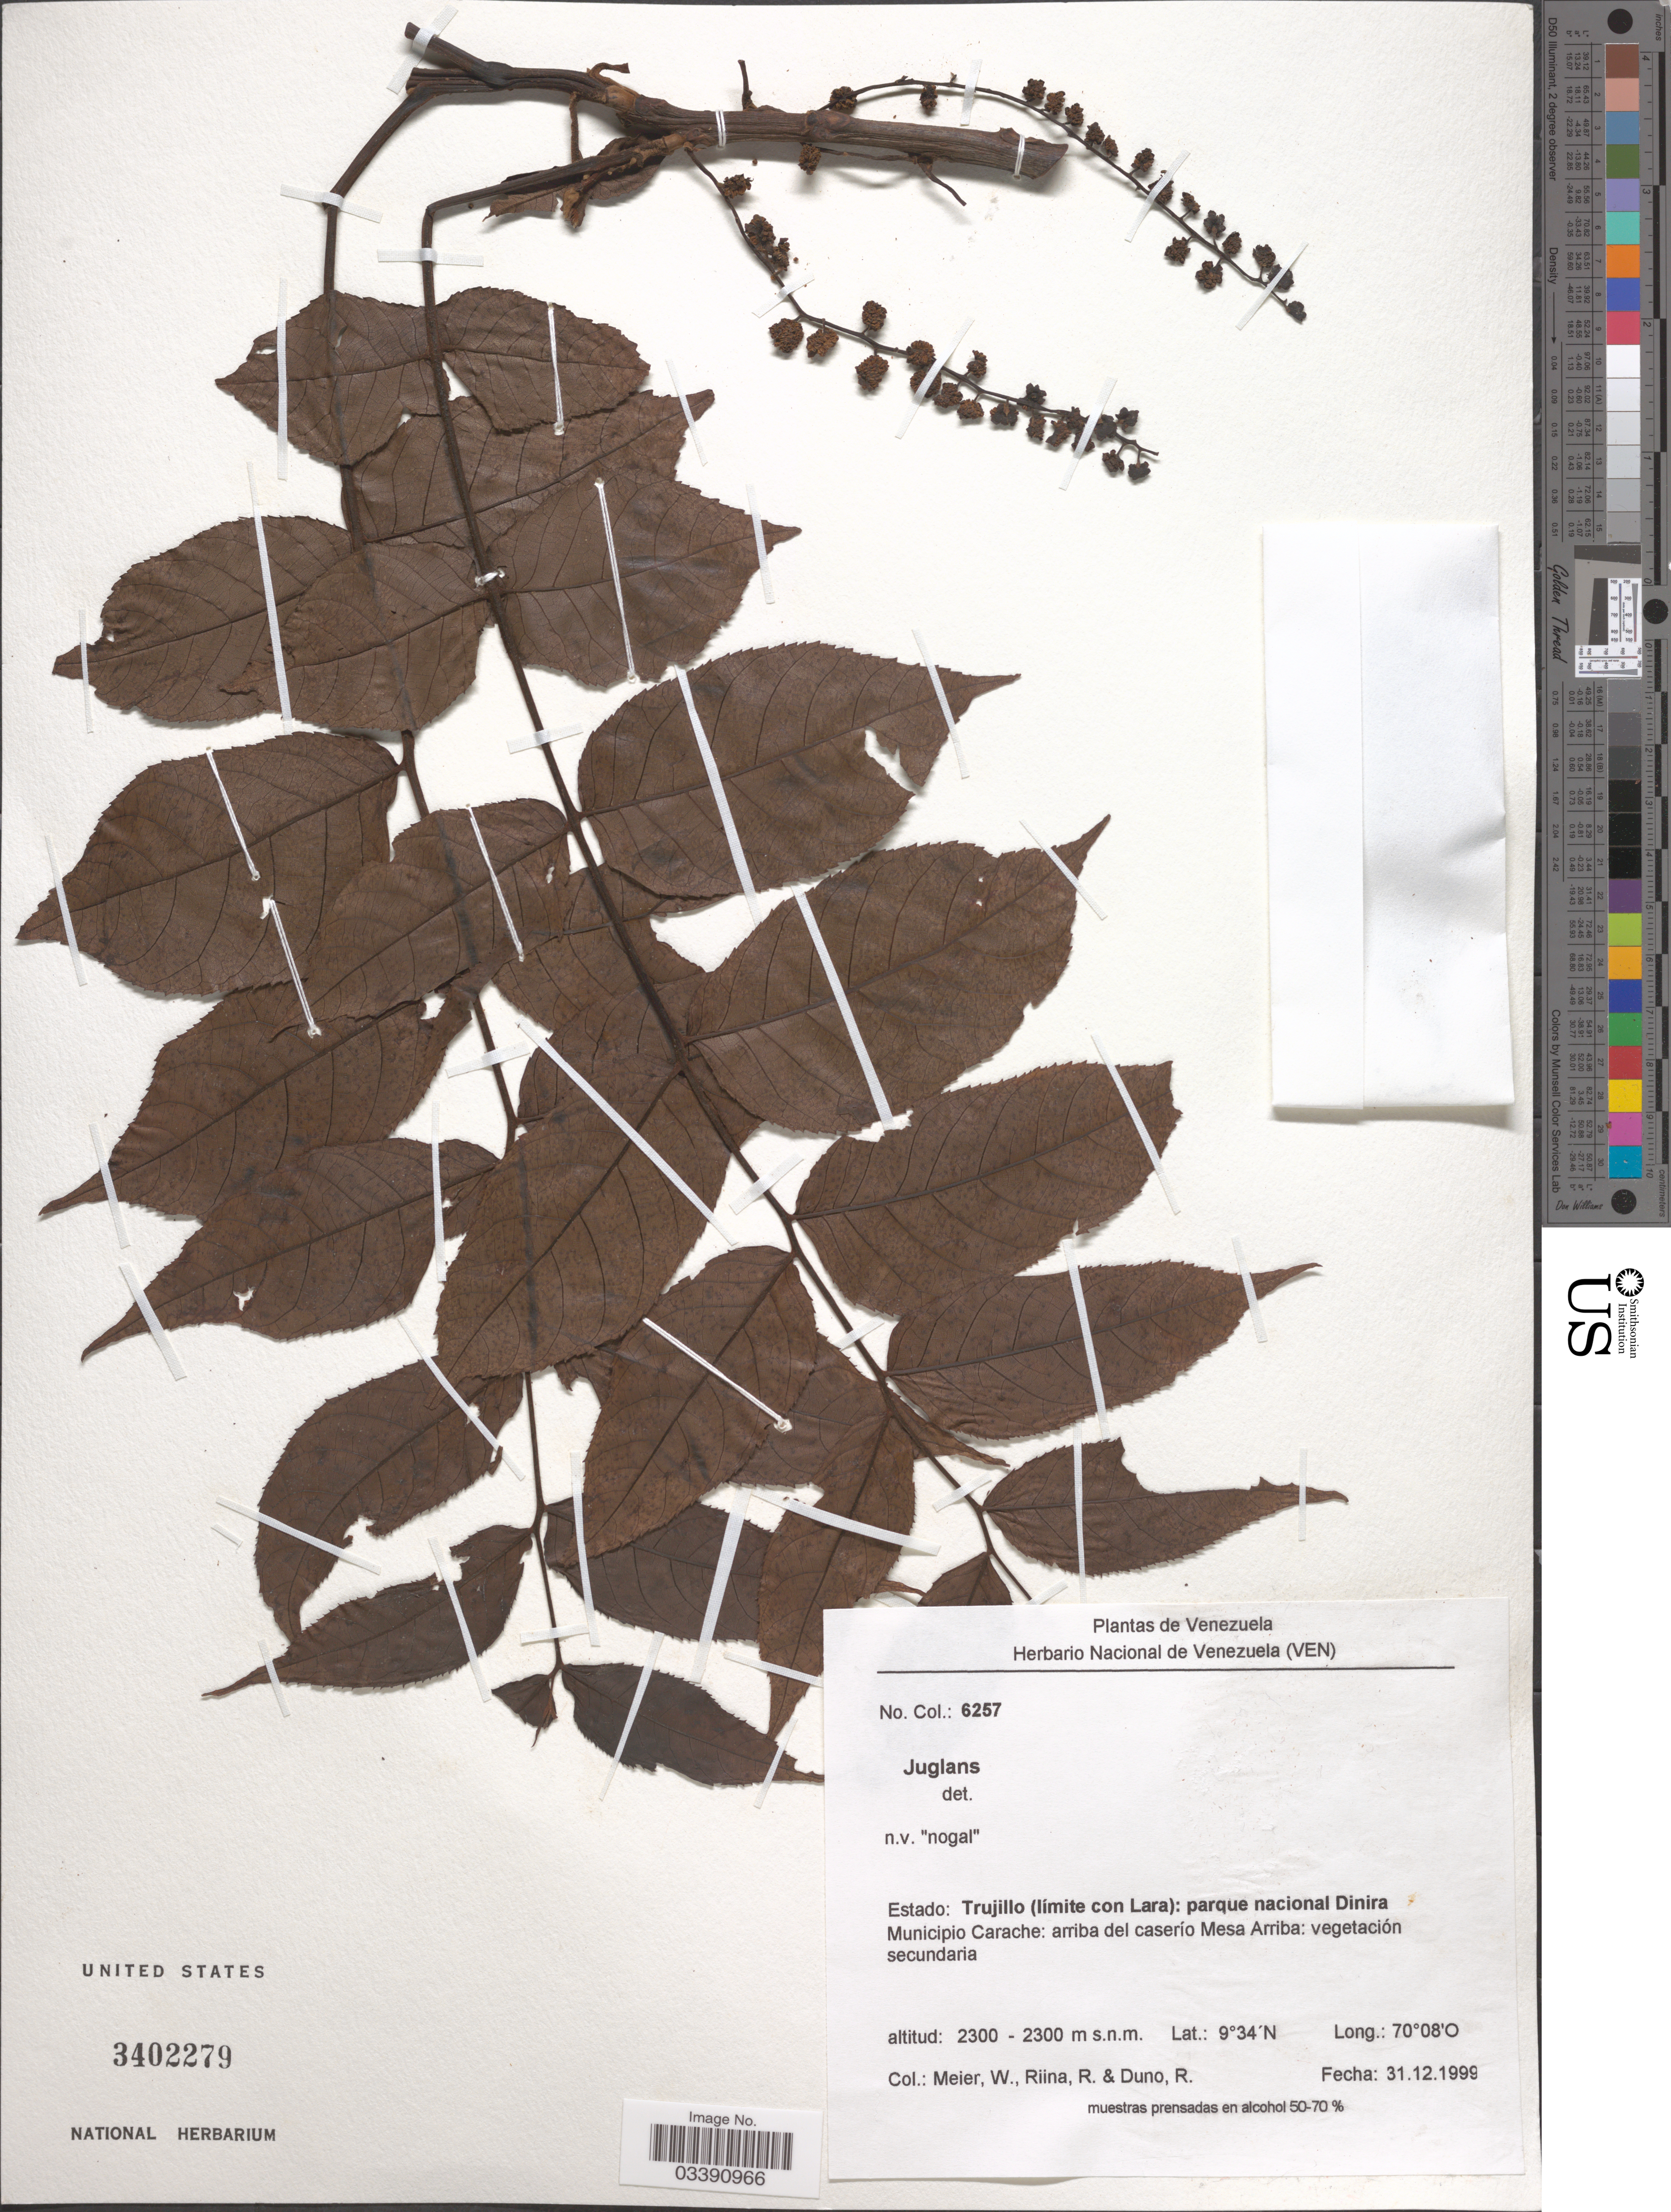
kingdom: Plantae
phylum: Tracheophyta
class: Magnoliopsida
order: Fagales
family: Juglandaceae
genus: Juglans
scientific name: Juglans sp.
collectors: W. Meier, R. Riina & R. Duno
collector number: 6257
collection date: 1999-12-31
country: Venezuela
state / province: Trujillo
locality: Estado: Trujillo (límite con Lara): parque nacional Dinira. Municipio Carache: arriba del caserío Mesa Arriba.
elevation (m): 2300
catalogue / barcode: US 3402279